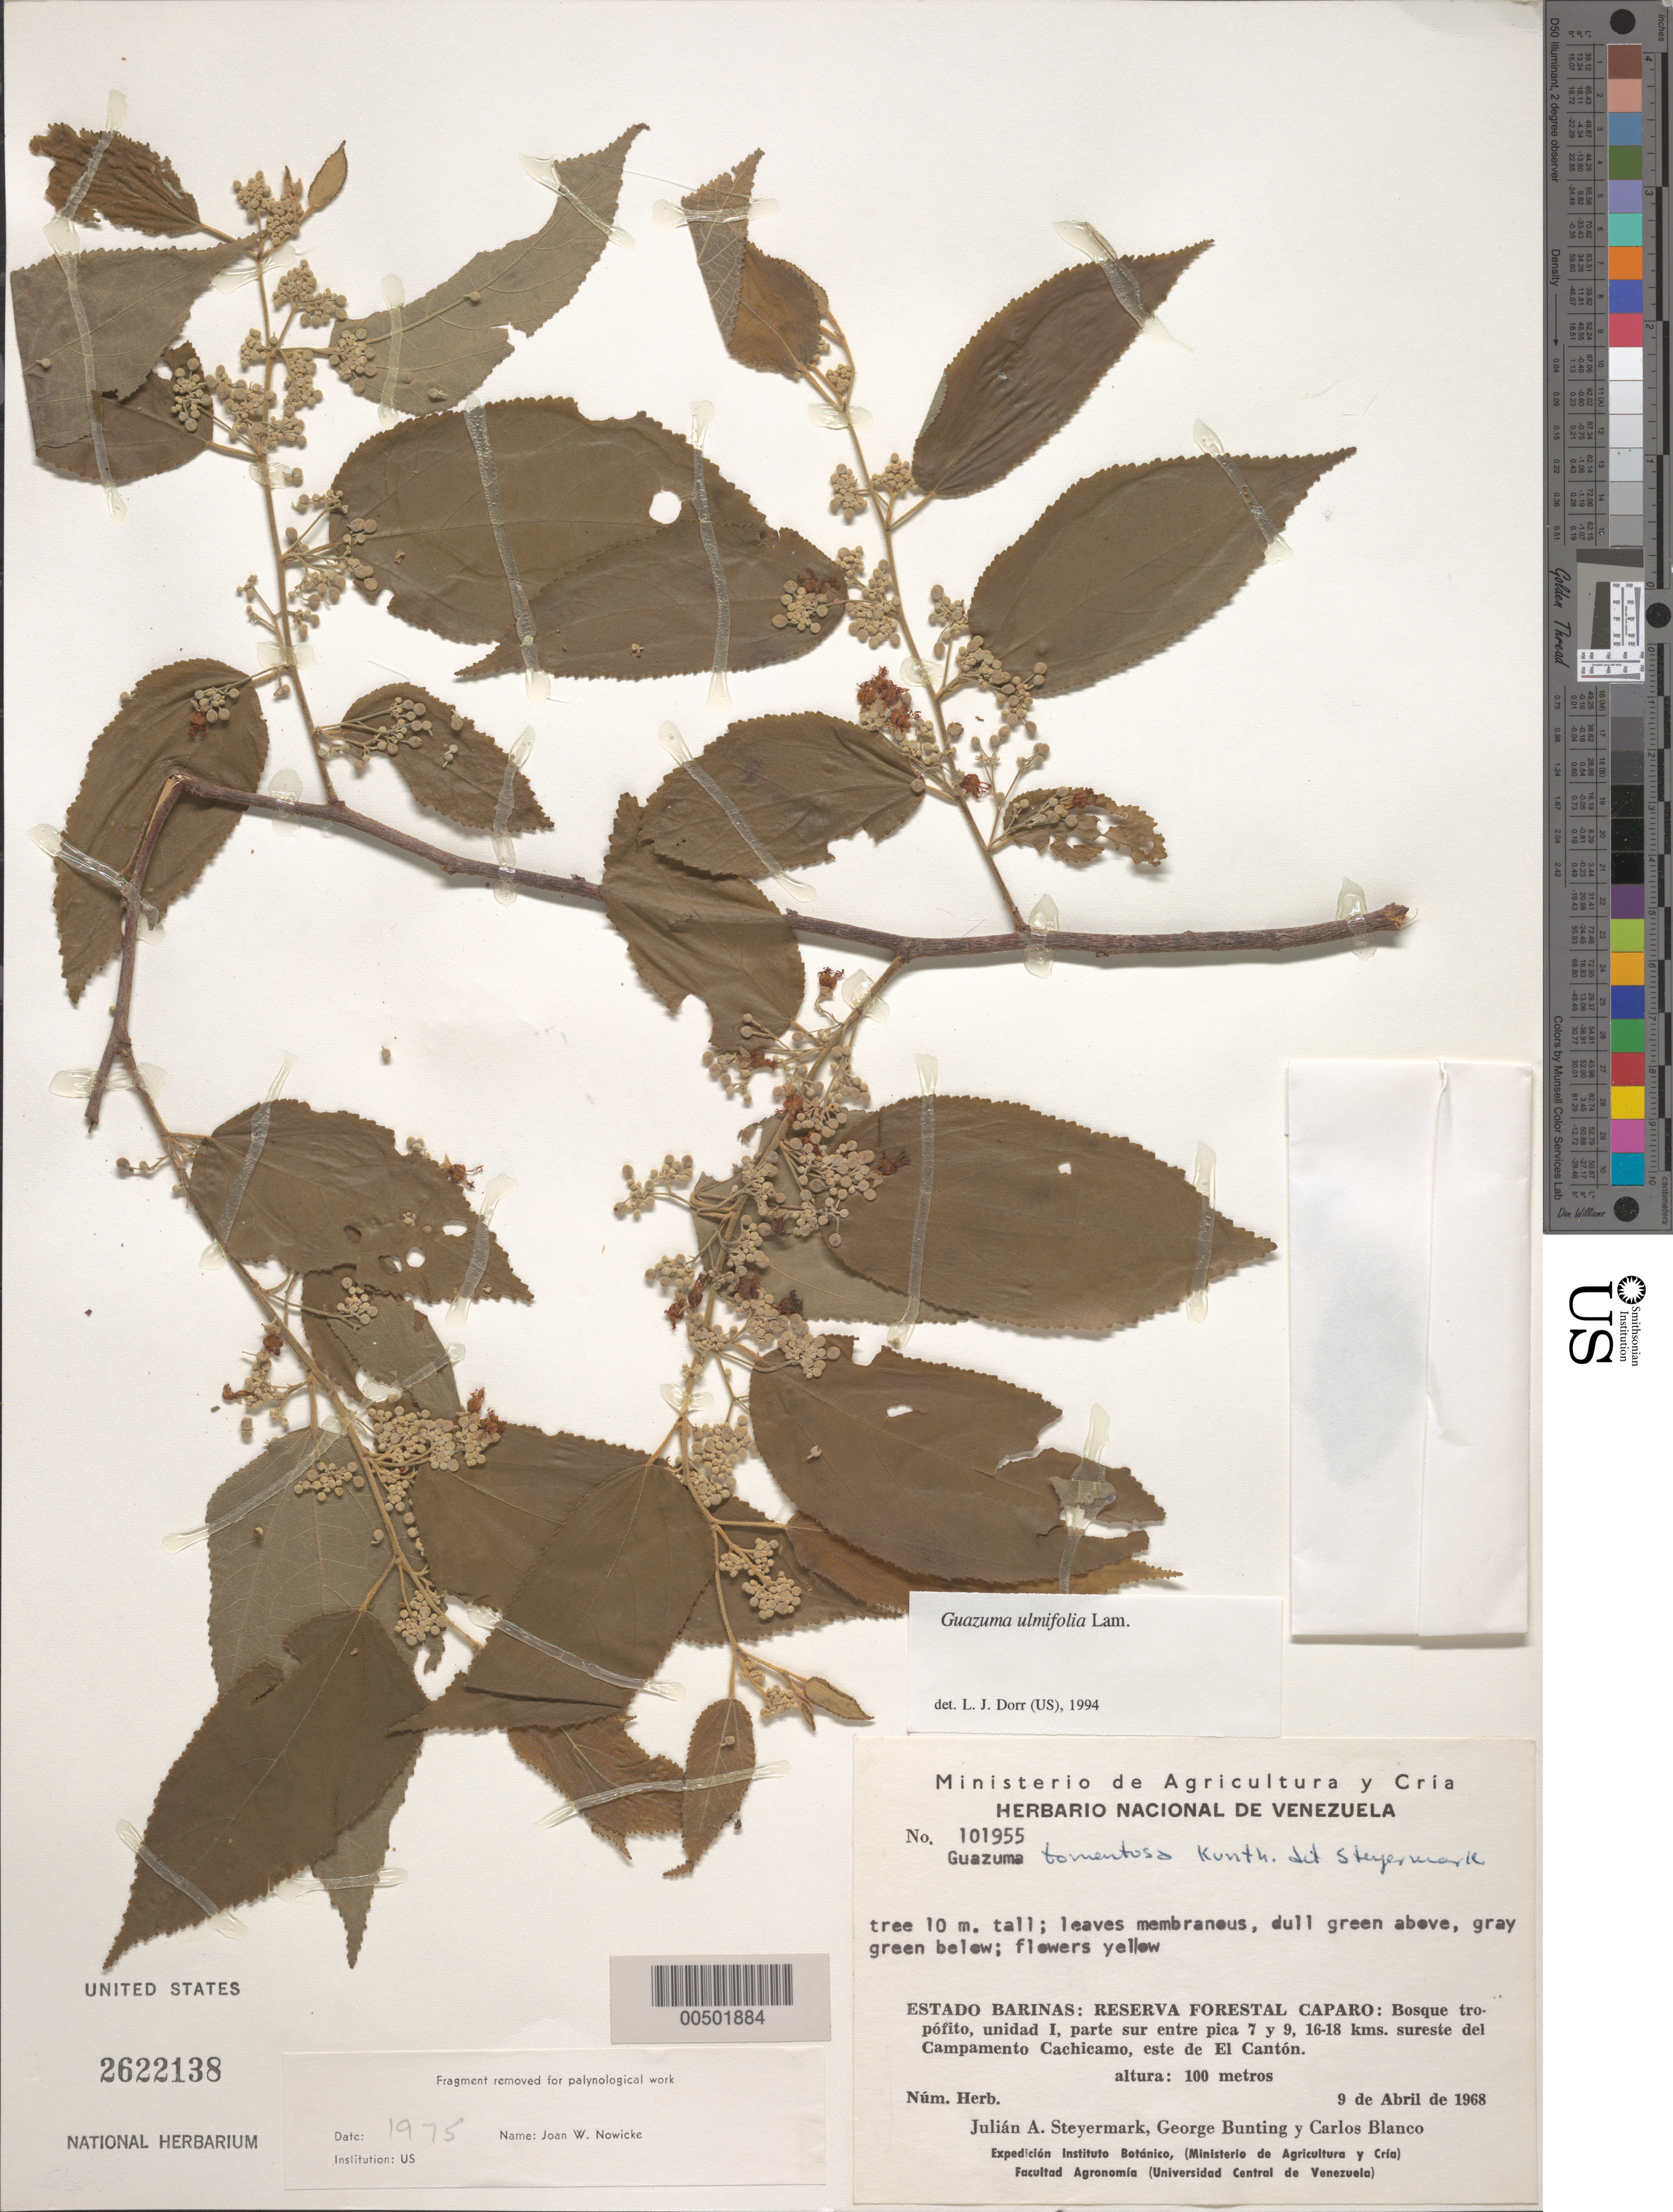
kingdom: Plantae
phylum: Tracheophyta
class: Magnoliopsida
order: Malvales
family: Malvaceae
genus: Guazuma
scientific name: Guazuma ulmifolia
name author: Lam.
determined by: Dorr, L. J., (BOT), Smithsonian Institution - National Museum of Natural History (UNITED STATES)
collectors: J. Steyermark, G. S. Bunting & G. Blanco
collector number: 101955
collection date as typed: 09 Apr 1968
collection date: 1968-04-09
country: Venezuela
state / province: Barinas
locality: Reserva Forestal Caparo, unidad I, parte S entre pica 7 y 9, 16 - 18 km SE del Campamento Cachicamo, E de El Cantón.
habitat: Bosque tropófito.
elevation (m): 100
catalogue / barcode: US 2622138